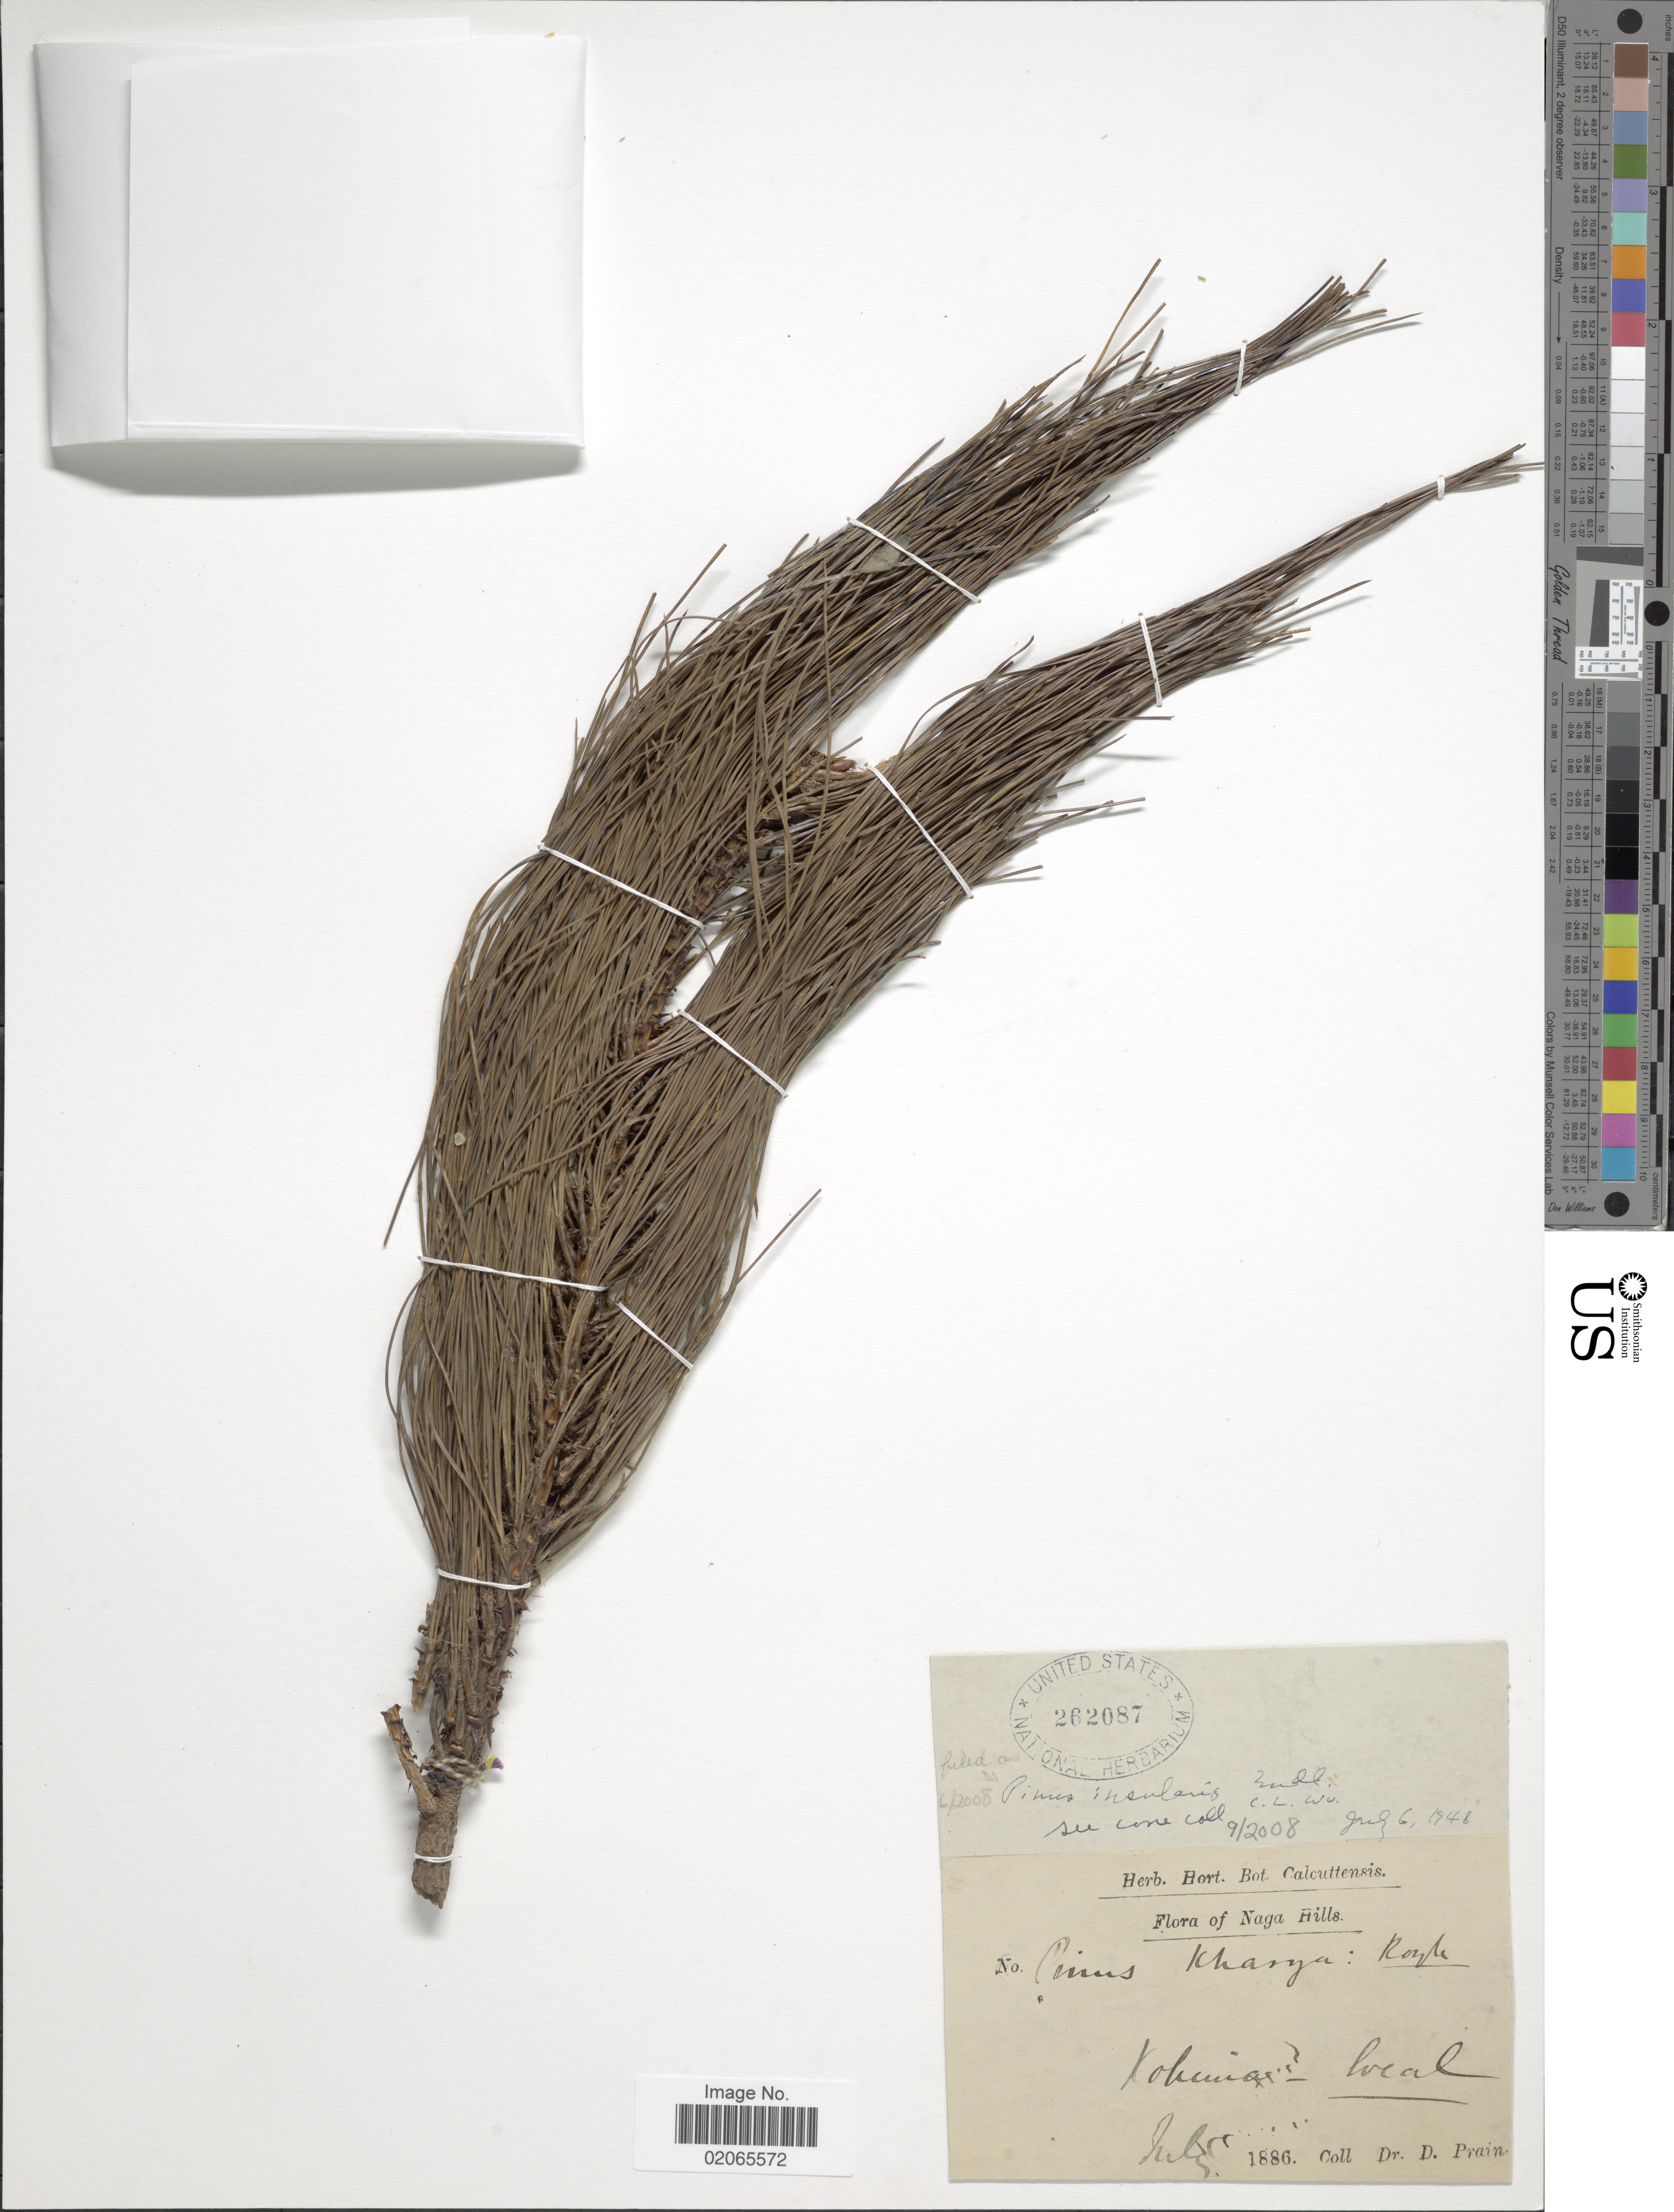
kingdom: Plantae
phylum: Tracheophyta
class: Pinopsida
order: Pinales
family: Pinaceae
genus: Pinus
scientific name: Pinus insularis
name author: Endl.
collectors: D. Prain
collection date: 1886-07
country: India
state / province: Nagaland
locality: Naga Hills, Kohima boreal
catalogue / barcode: US 262087